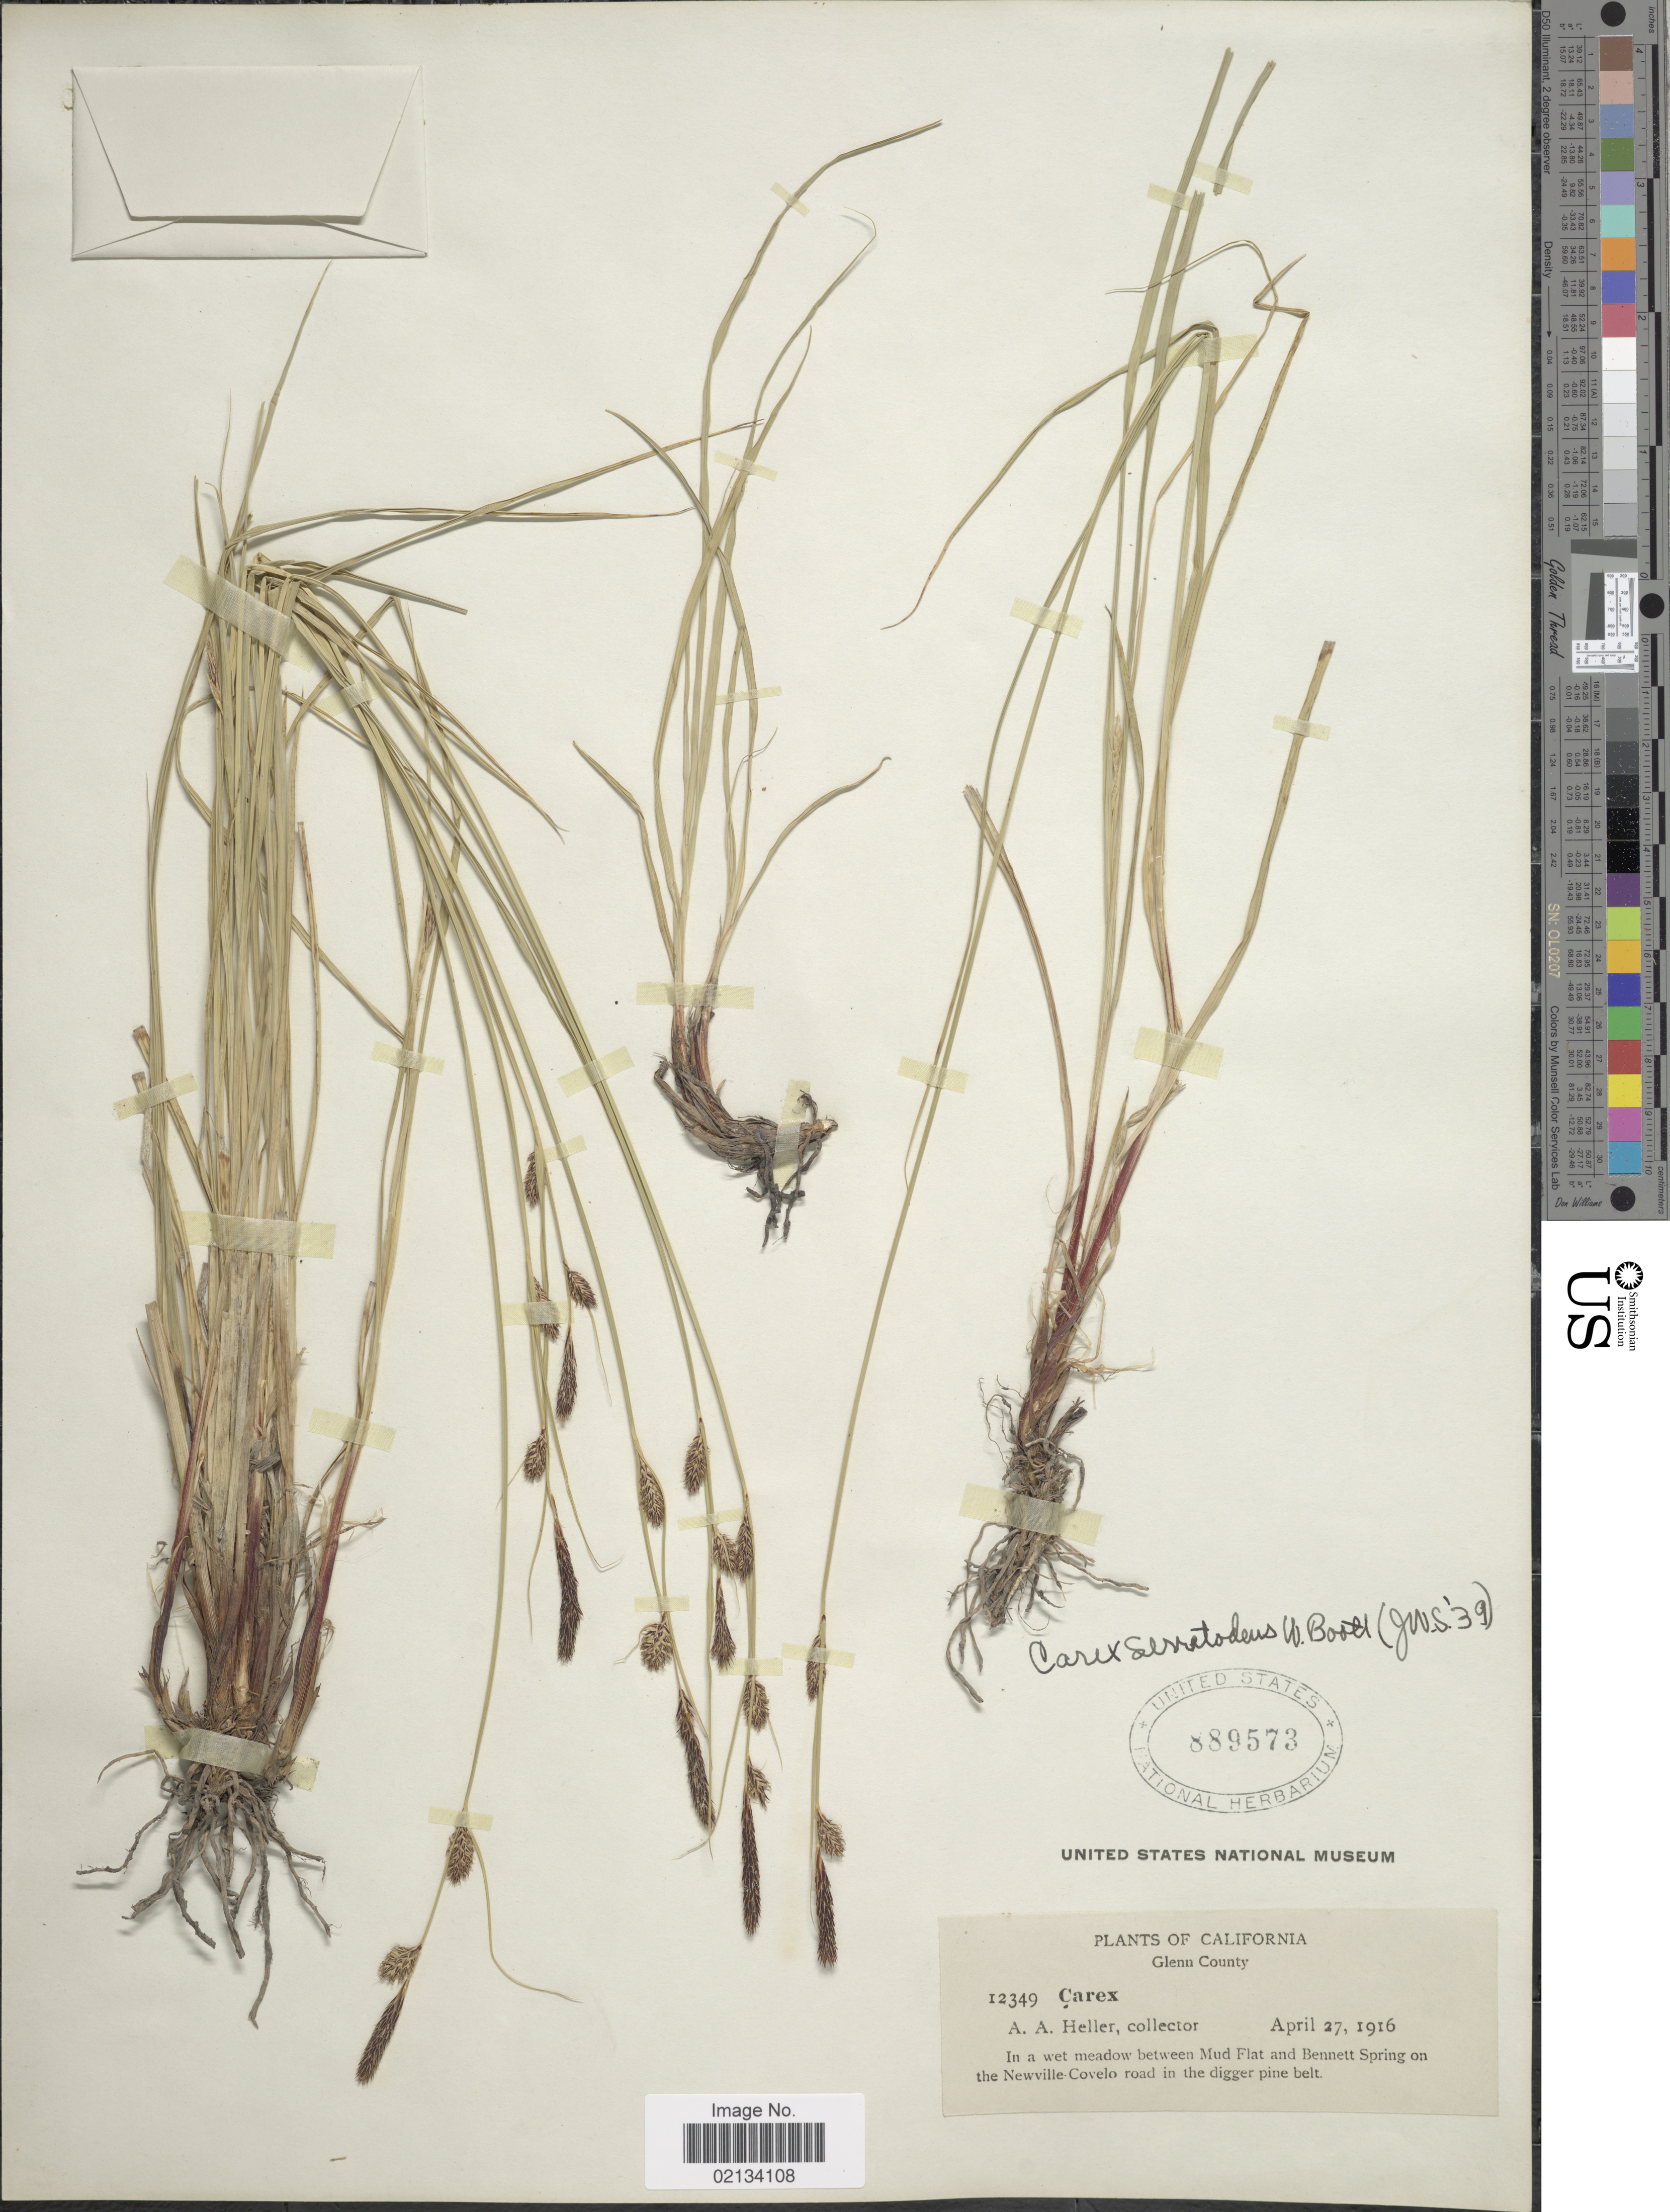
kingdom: Plantae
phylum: Tracheophyta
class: Liliopsida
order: Poales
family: Cyperaceae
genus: Carex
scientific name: Carex serratodens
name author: W. Boott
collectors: A. A. Heller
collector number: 12349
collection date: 1916-04-27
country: United States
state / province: California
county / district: Glenn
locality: Glenn County, in a wet meadow between Mud Flat and Bennett Spring on the Newville-Covelo road in the digger pine belt.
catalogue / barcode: US 889573